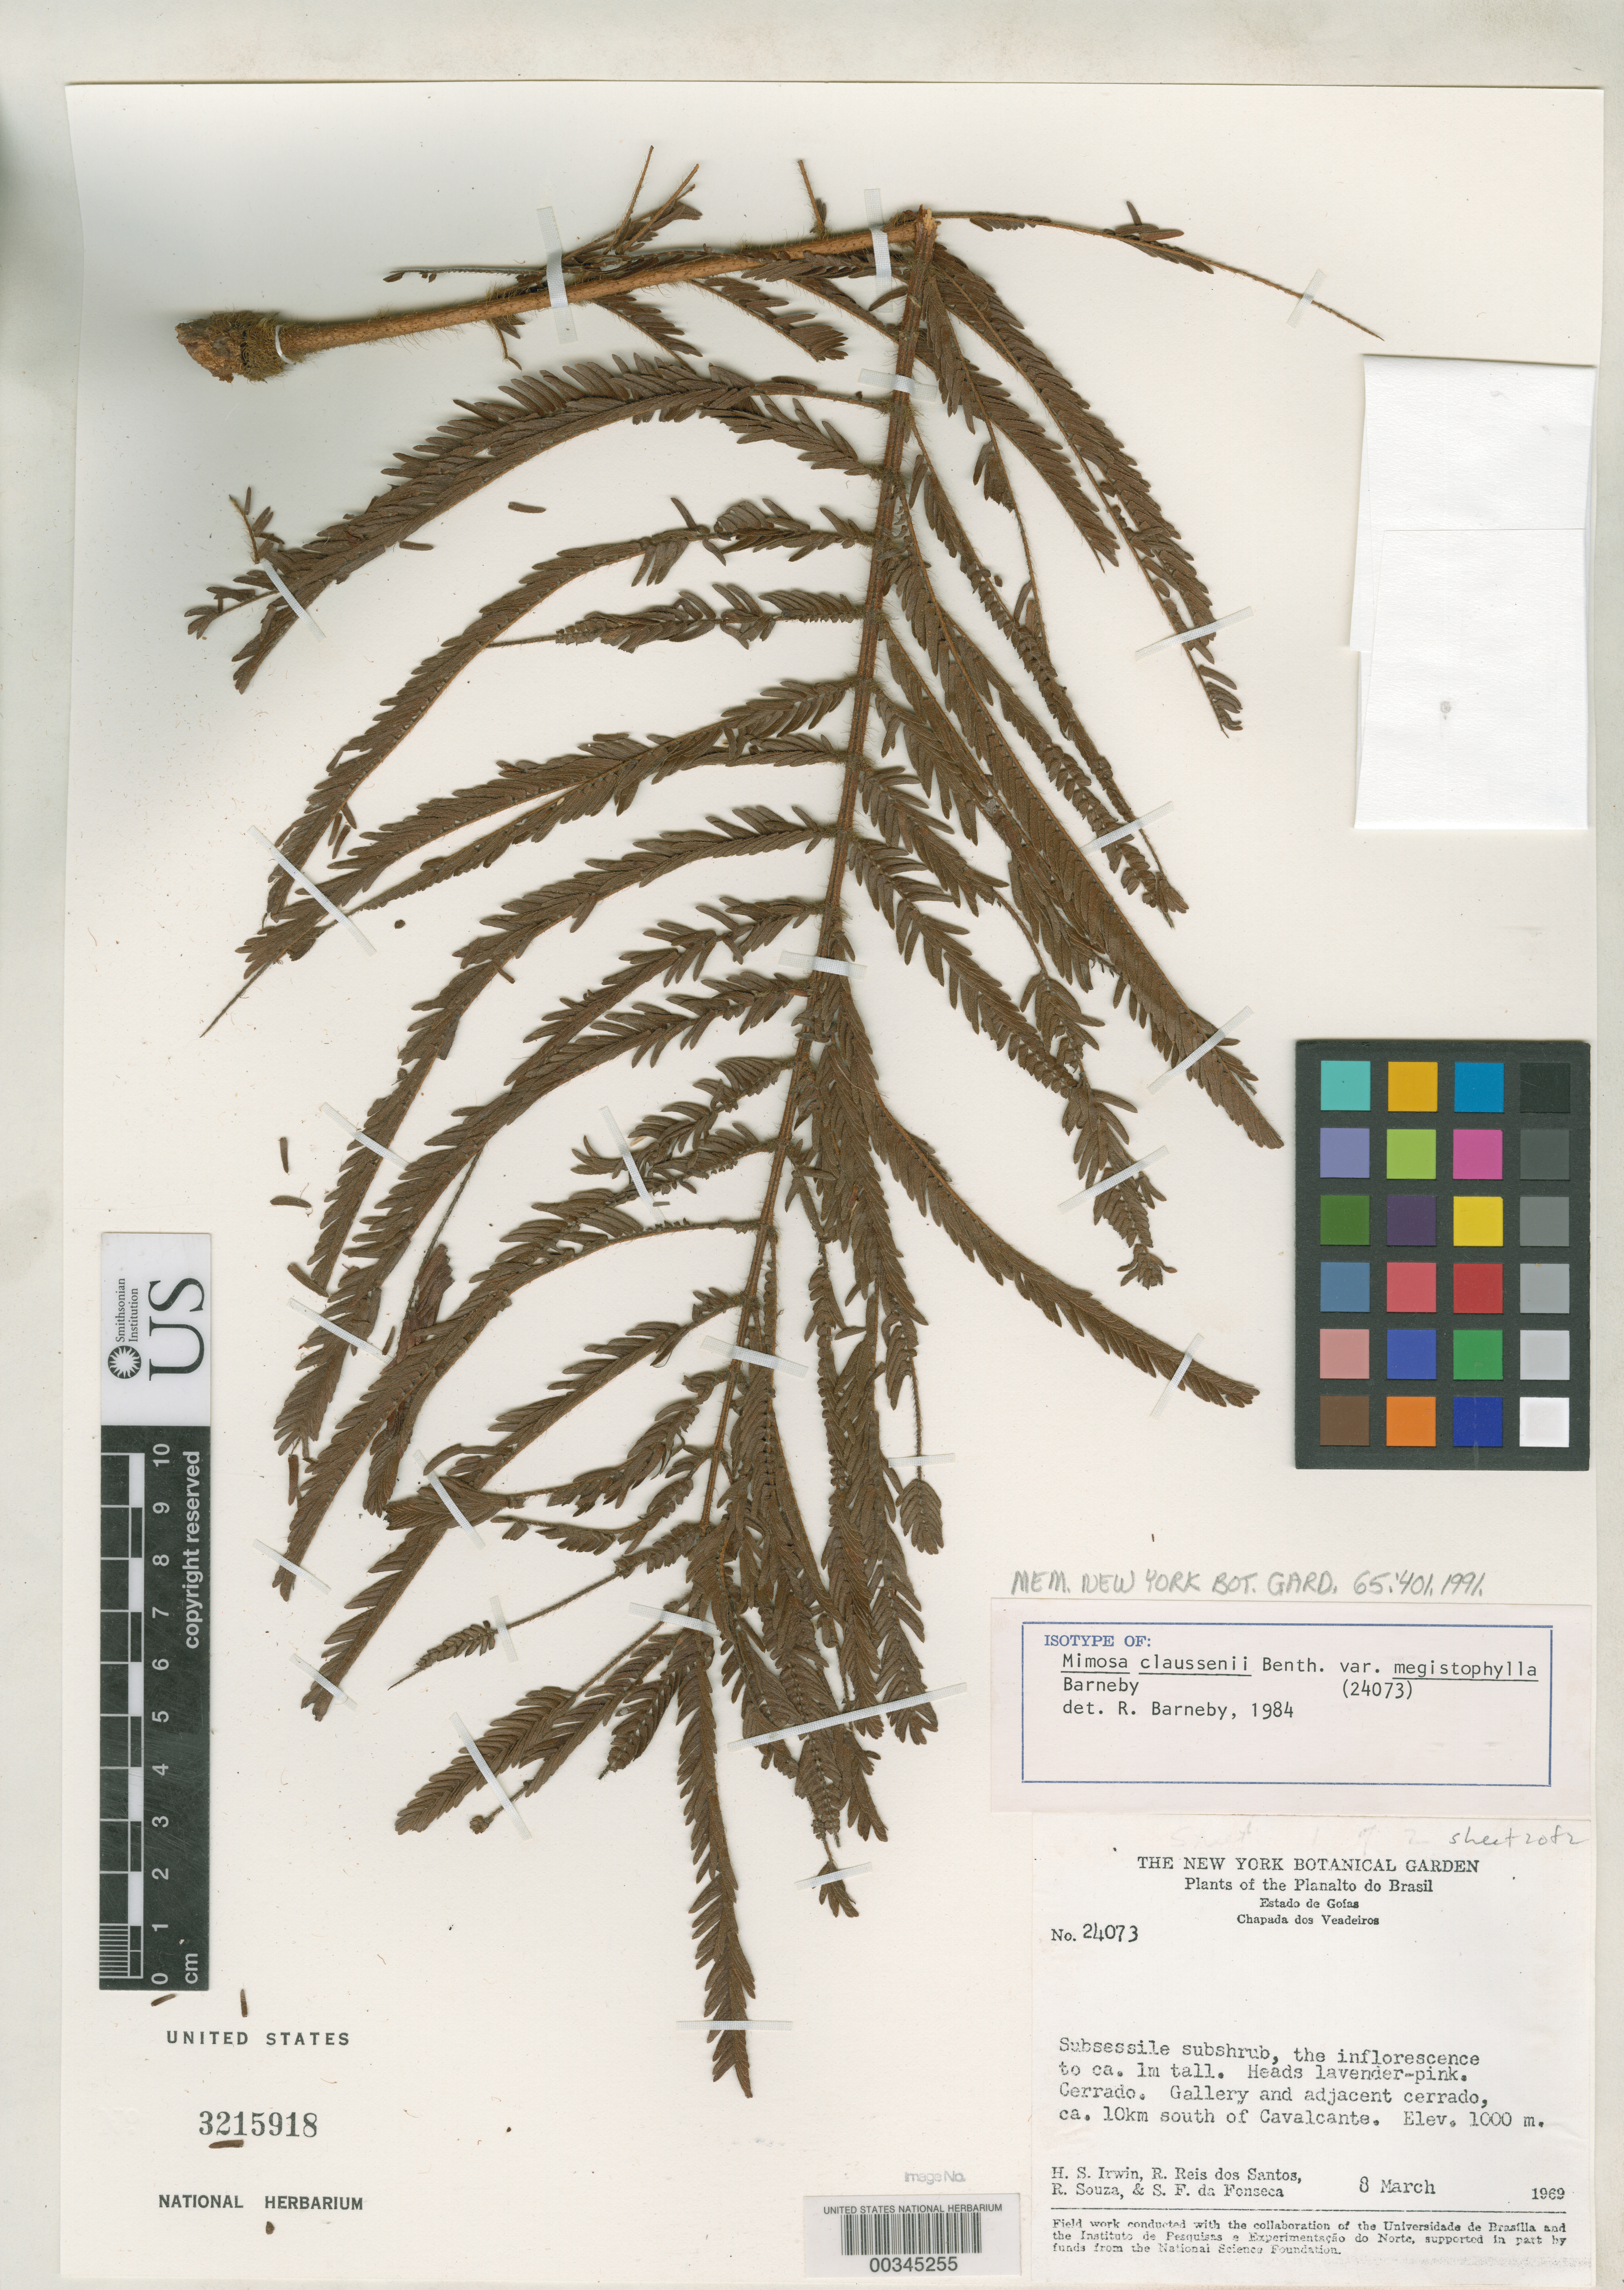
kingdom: Plantae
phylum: Tracheophyta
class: Magnoliopsida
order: Fabales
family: Fabaceae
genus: Mimosa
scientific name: Mimosa claussenii var. megistophylla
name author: Barneby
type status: Isotype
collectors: H. Irwin, R. G. P. Santos, R. Souza & S. F. Fonsêca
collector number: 24073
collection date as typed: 08 Mar 1969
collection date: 1969-03-08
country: Brazil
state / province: Goiás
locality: Chapada de Veadeiros, ca. 10 km S of Cavalcante.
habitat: Gallery and adjacent Cerrado.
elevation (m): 1000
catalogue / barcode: US 3215918